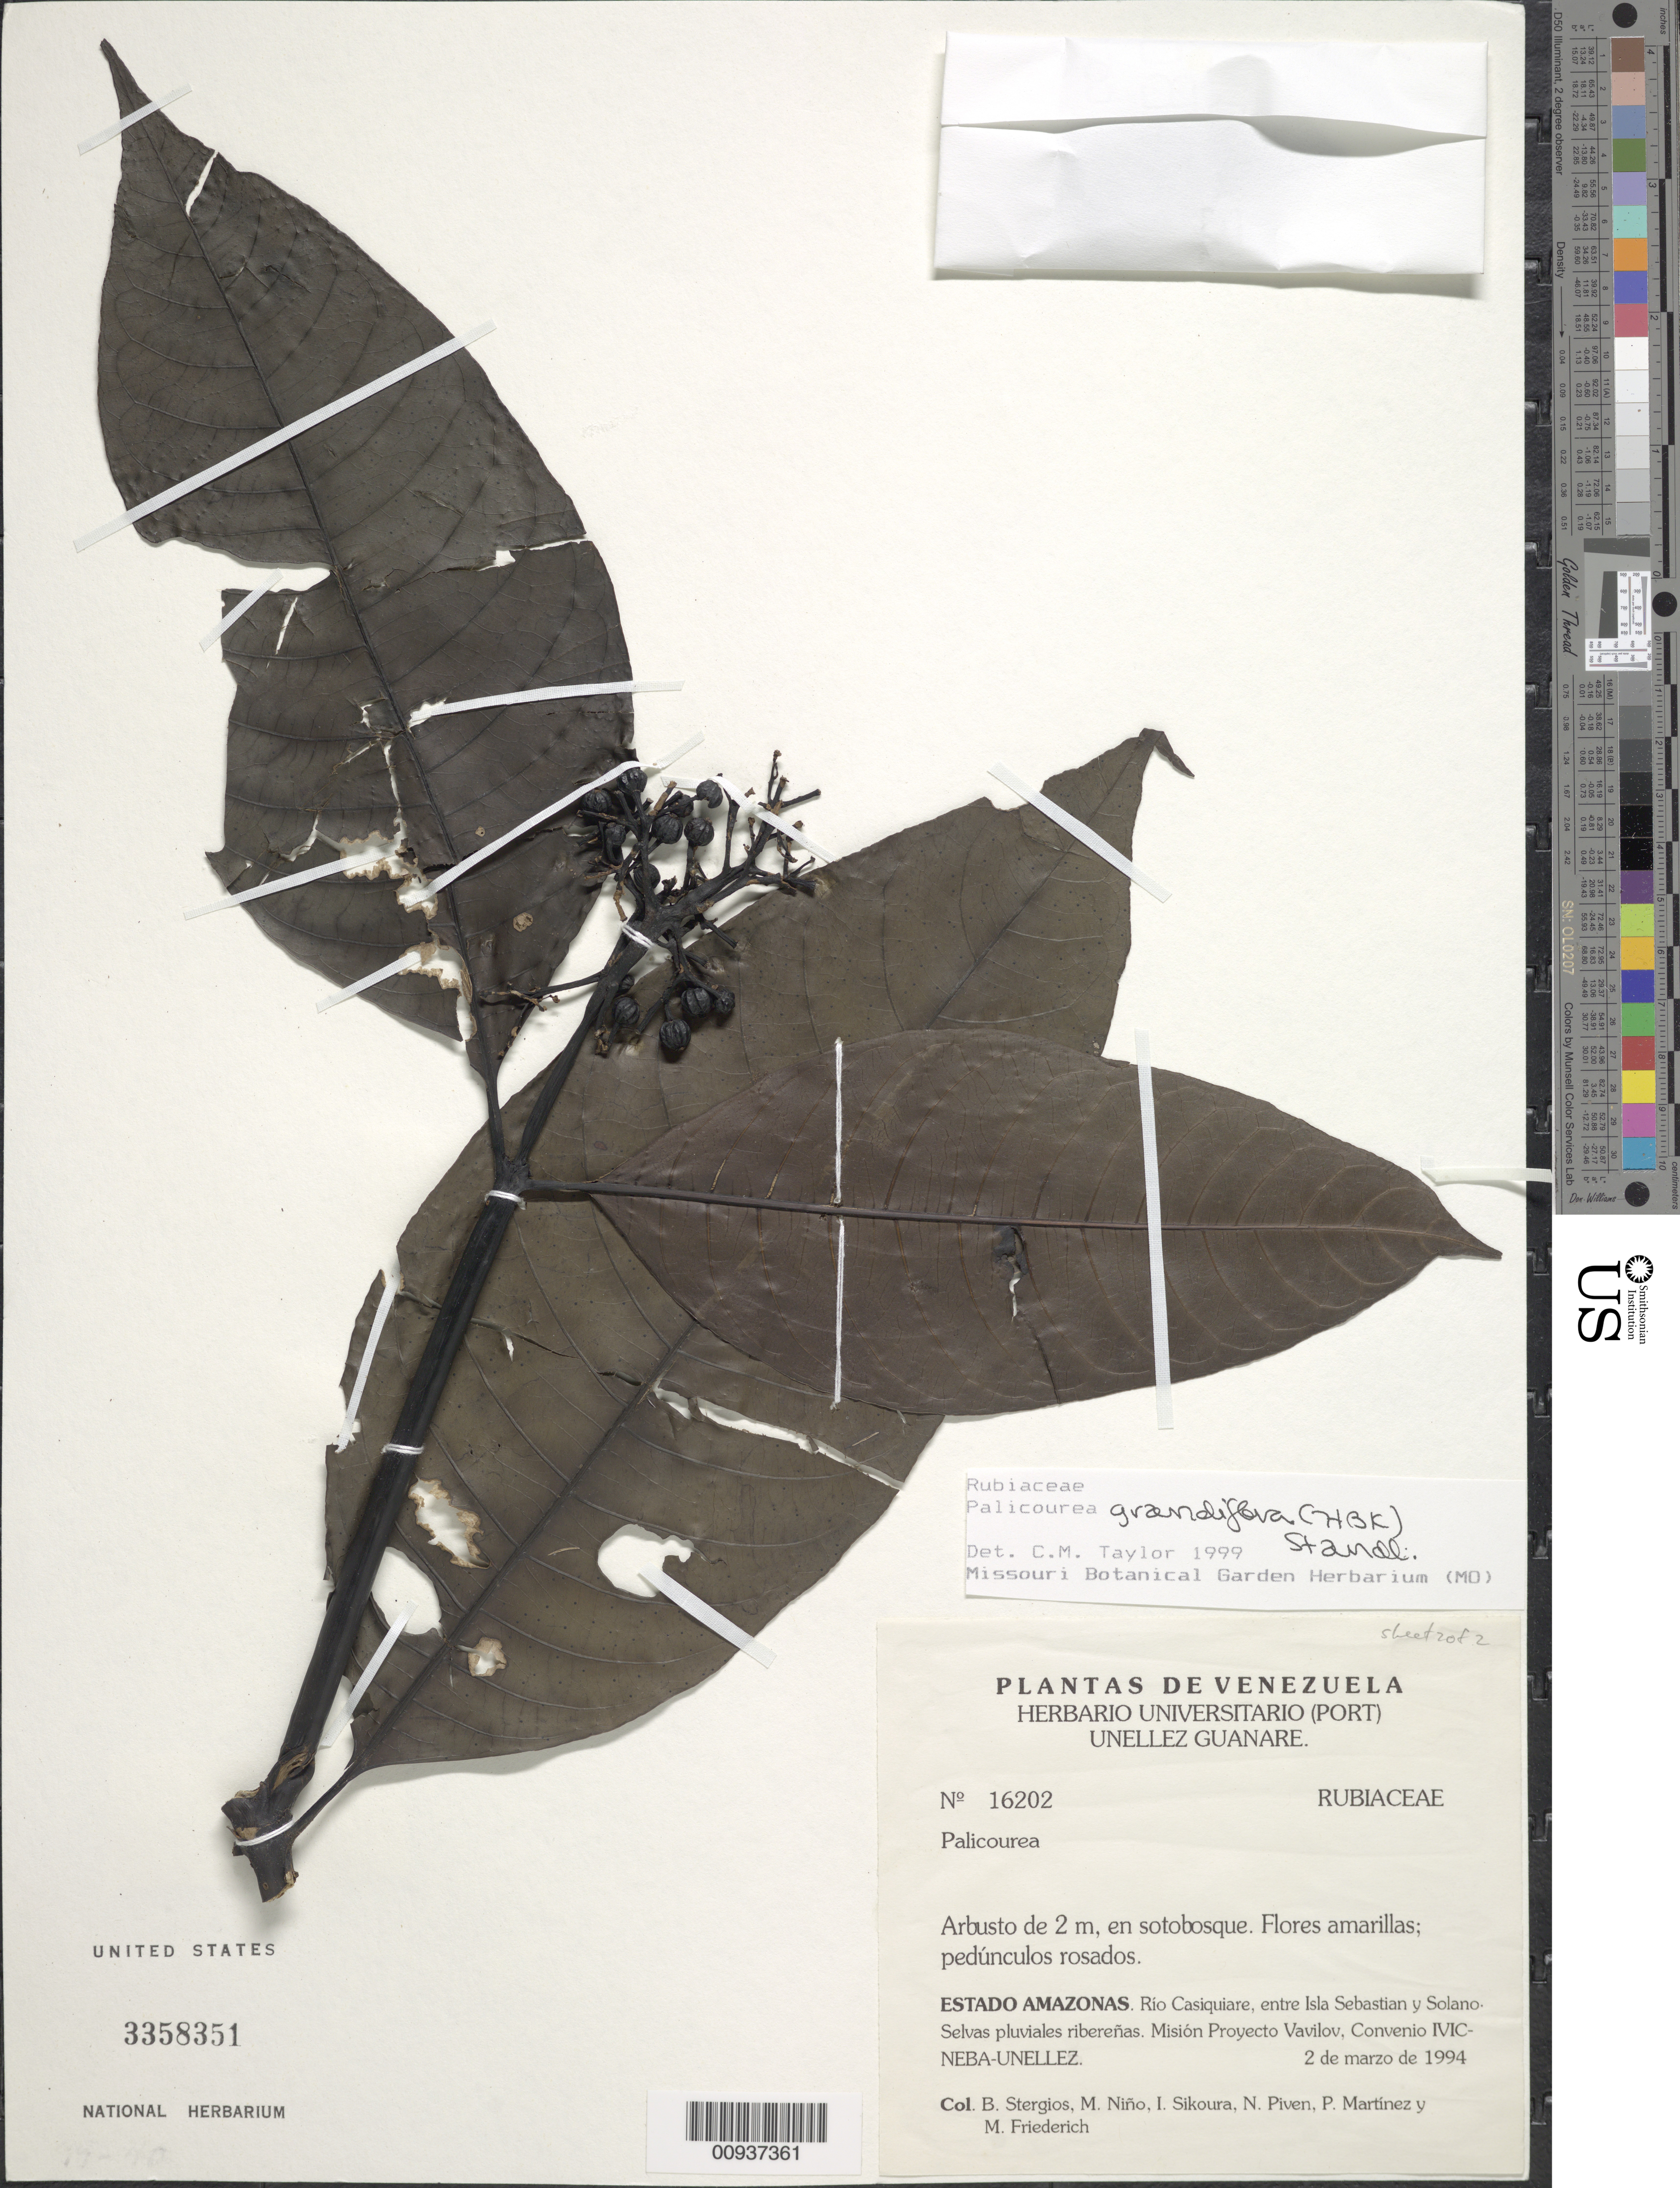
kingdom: Plantae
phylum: Tracheophyta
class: Magnoliopsida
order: Gentianales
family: Rubiaceae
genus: Palicourea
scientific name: Palicourea grandiflora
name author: (Kunth) Standl.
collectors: B. G. Stergios, S. M. Niño, I. Sikoura, N. Piven, P. Martinez & N. Friederich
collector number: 16202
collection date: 1994-03-02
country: Venezuela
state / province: Amazonas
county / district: Río Negro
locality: Rio Casiquiare, entre Isla Sebastian y Solano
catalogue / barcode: US 3358351